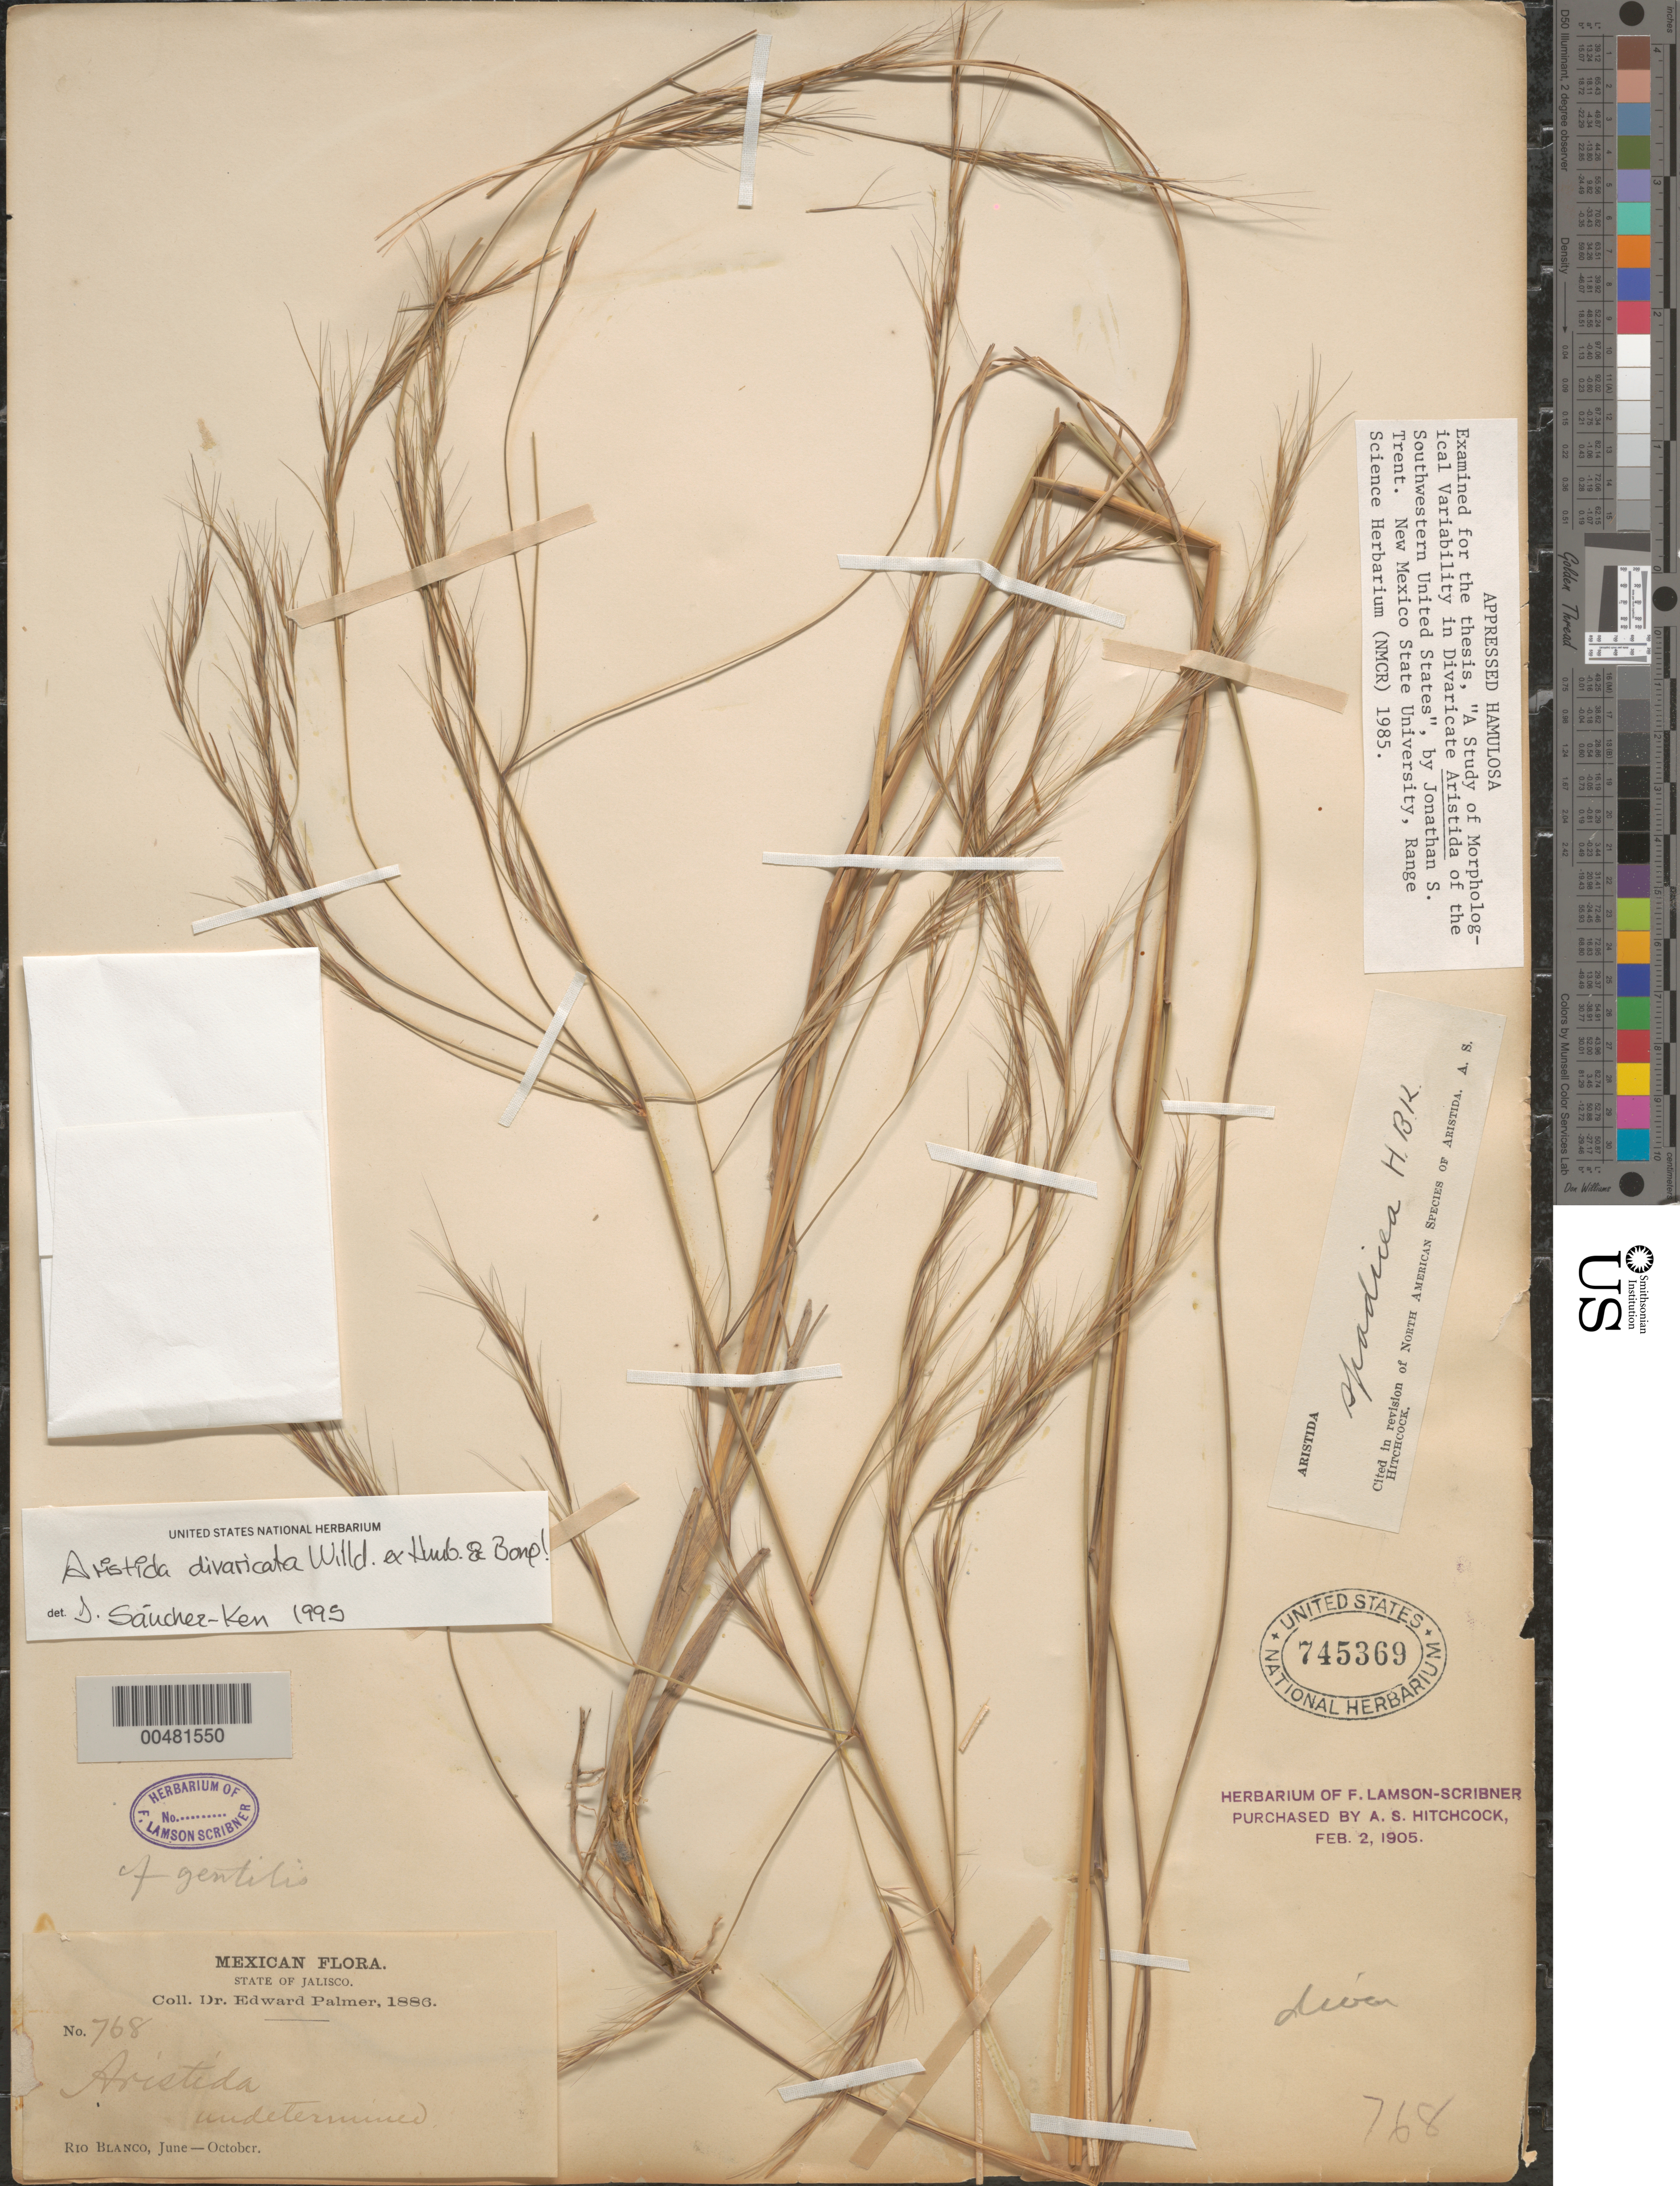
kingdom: Plantae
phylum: Tracheophyta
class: Liliopsida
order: Poales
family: Poaceae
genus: Aristida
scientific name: Aristida divaricata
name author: Humb. & Bonpl. ex Willd.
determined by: Sánchez-Ken, J. G.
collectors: E. Palmer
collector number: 768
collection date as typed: Jun 1886 to Oct 1886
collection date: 1886-06/1886-10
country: Mexico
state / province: Jalisco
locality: Rio Blanco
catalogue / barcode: US 745369